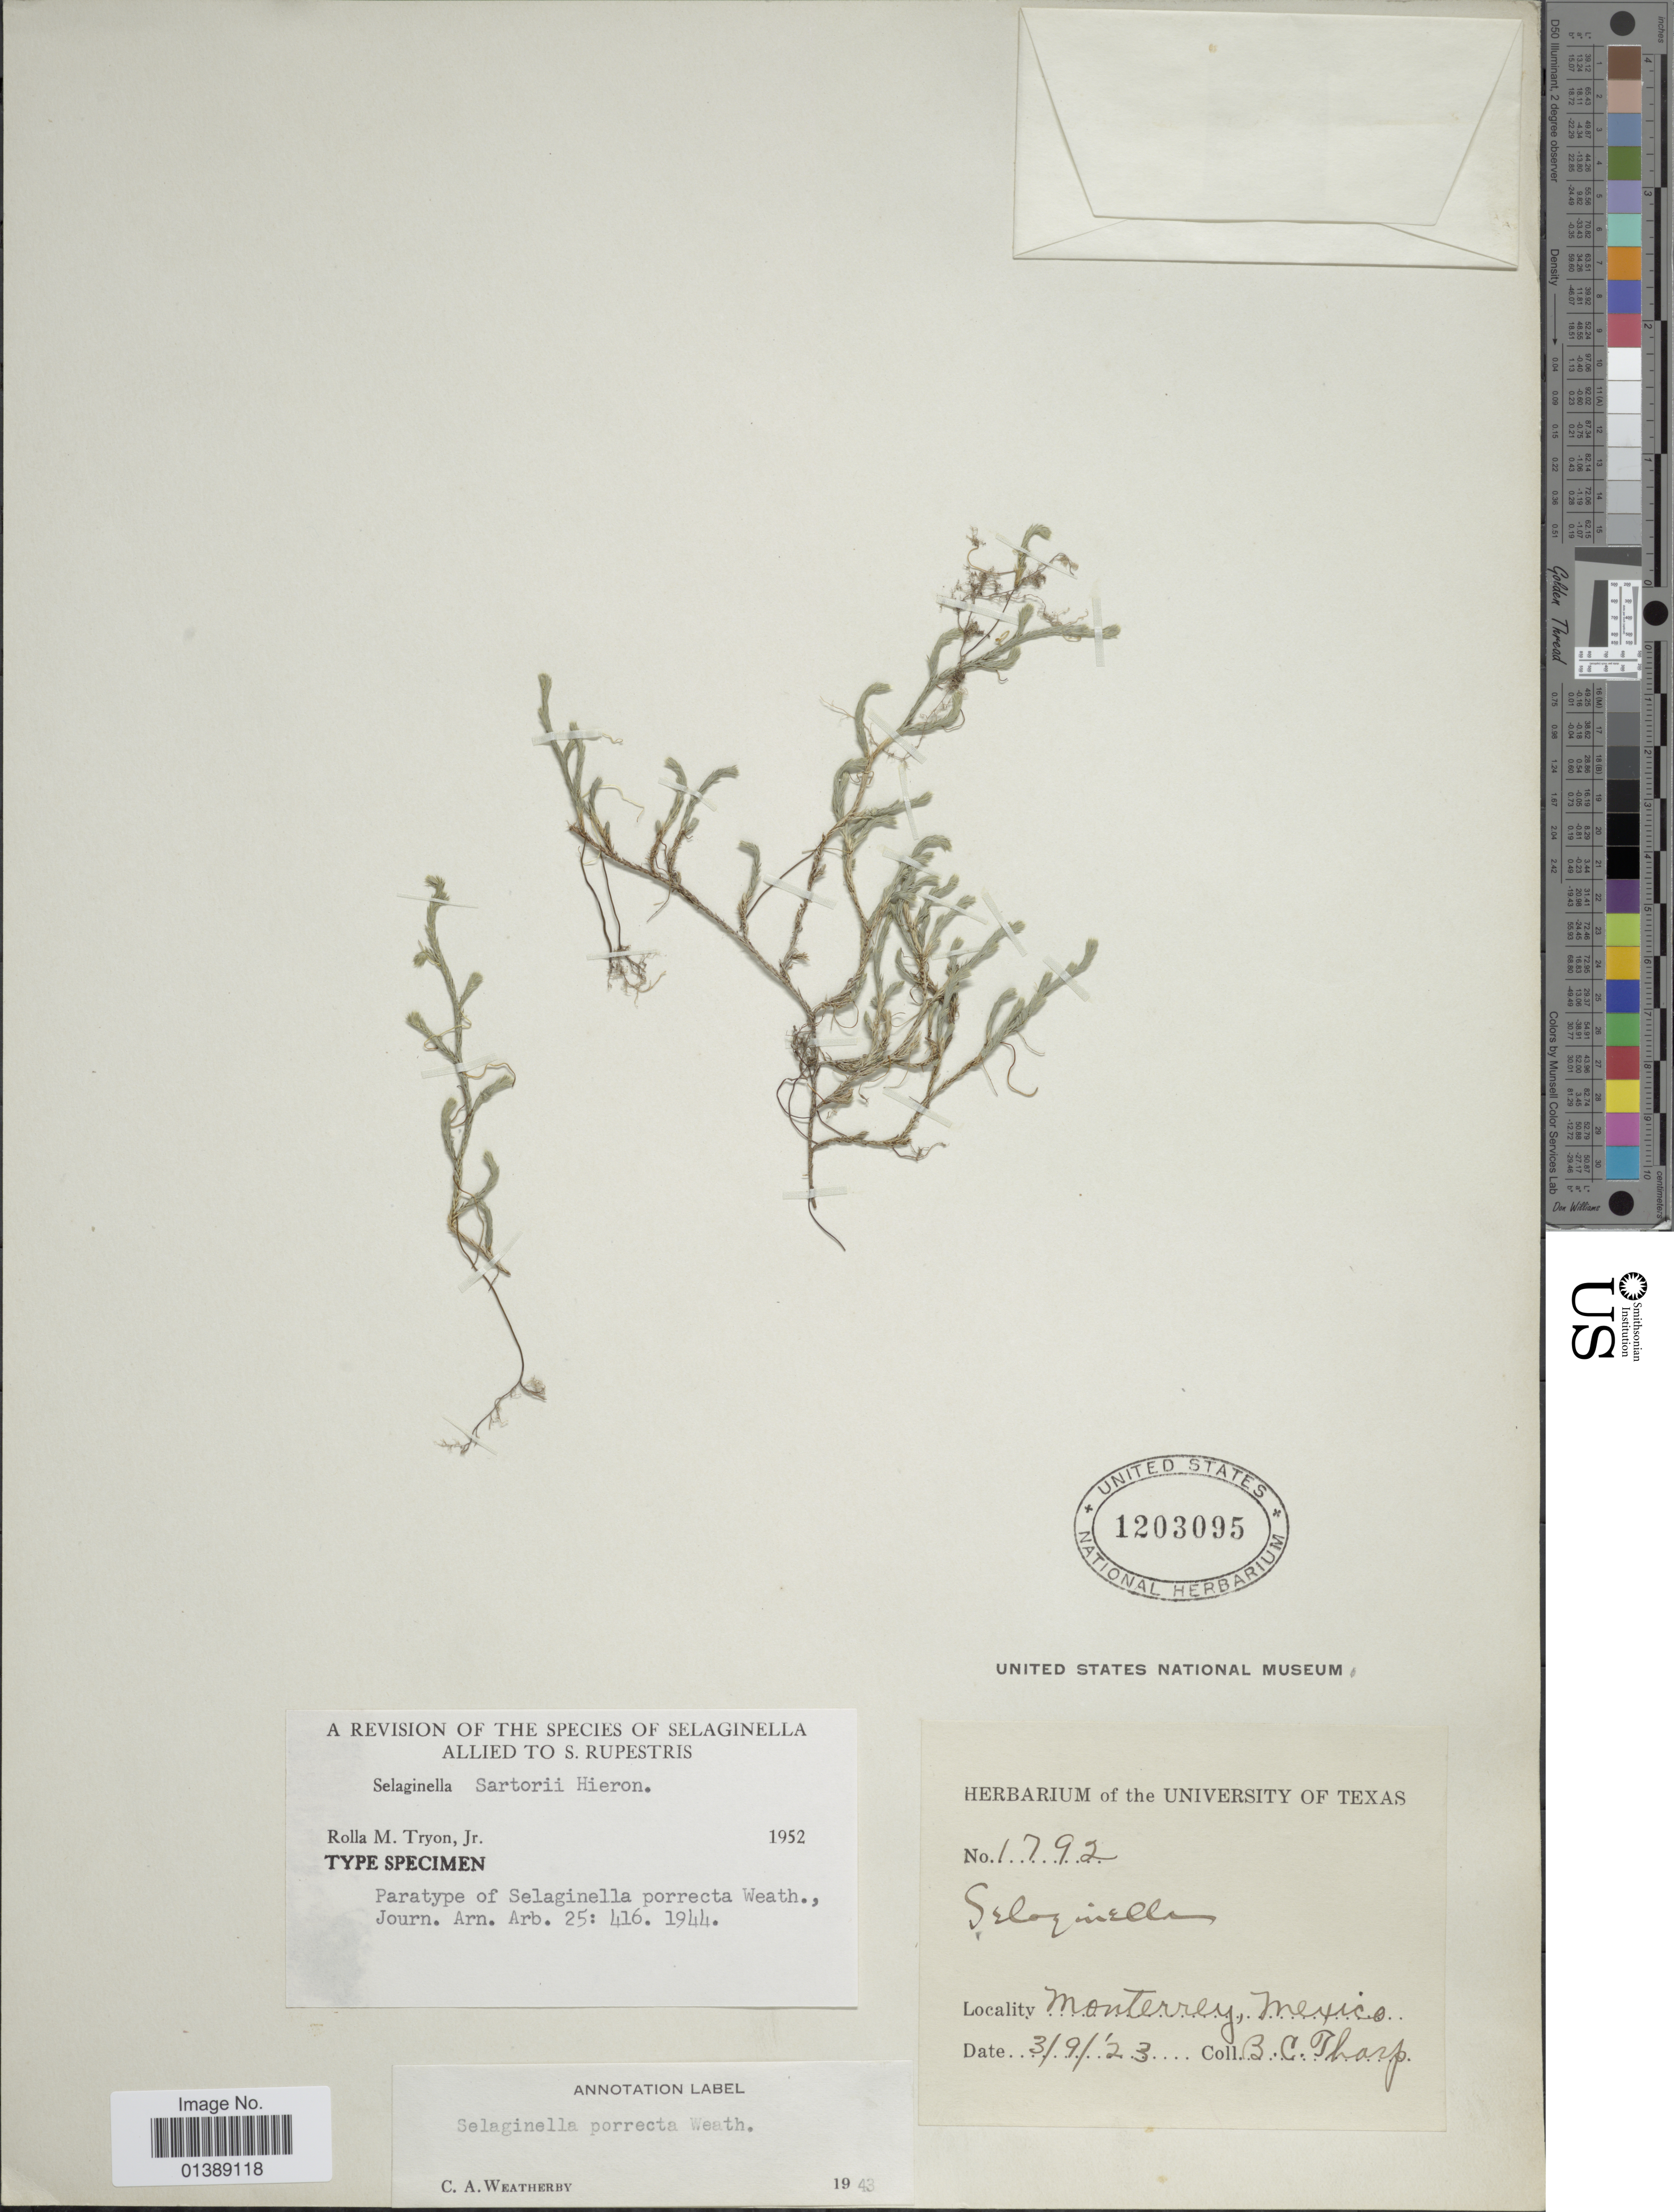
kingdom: Plantae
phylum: Tracheophyta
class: Lycopodiopsida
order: Selaginellales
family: Selaginellaceae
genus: Selaginella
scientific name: Selaginella sartorii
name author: Hieron.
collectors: B. C. Tharp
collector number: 1792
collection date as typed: Transcribed d/m/y: 3/9/23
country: Mexico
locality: Monterrey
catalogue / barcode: US 1203095